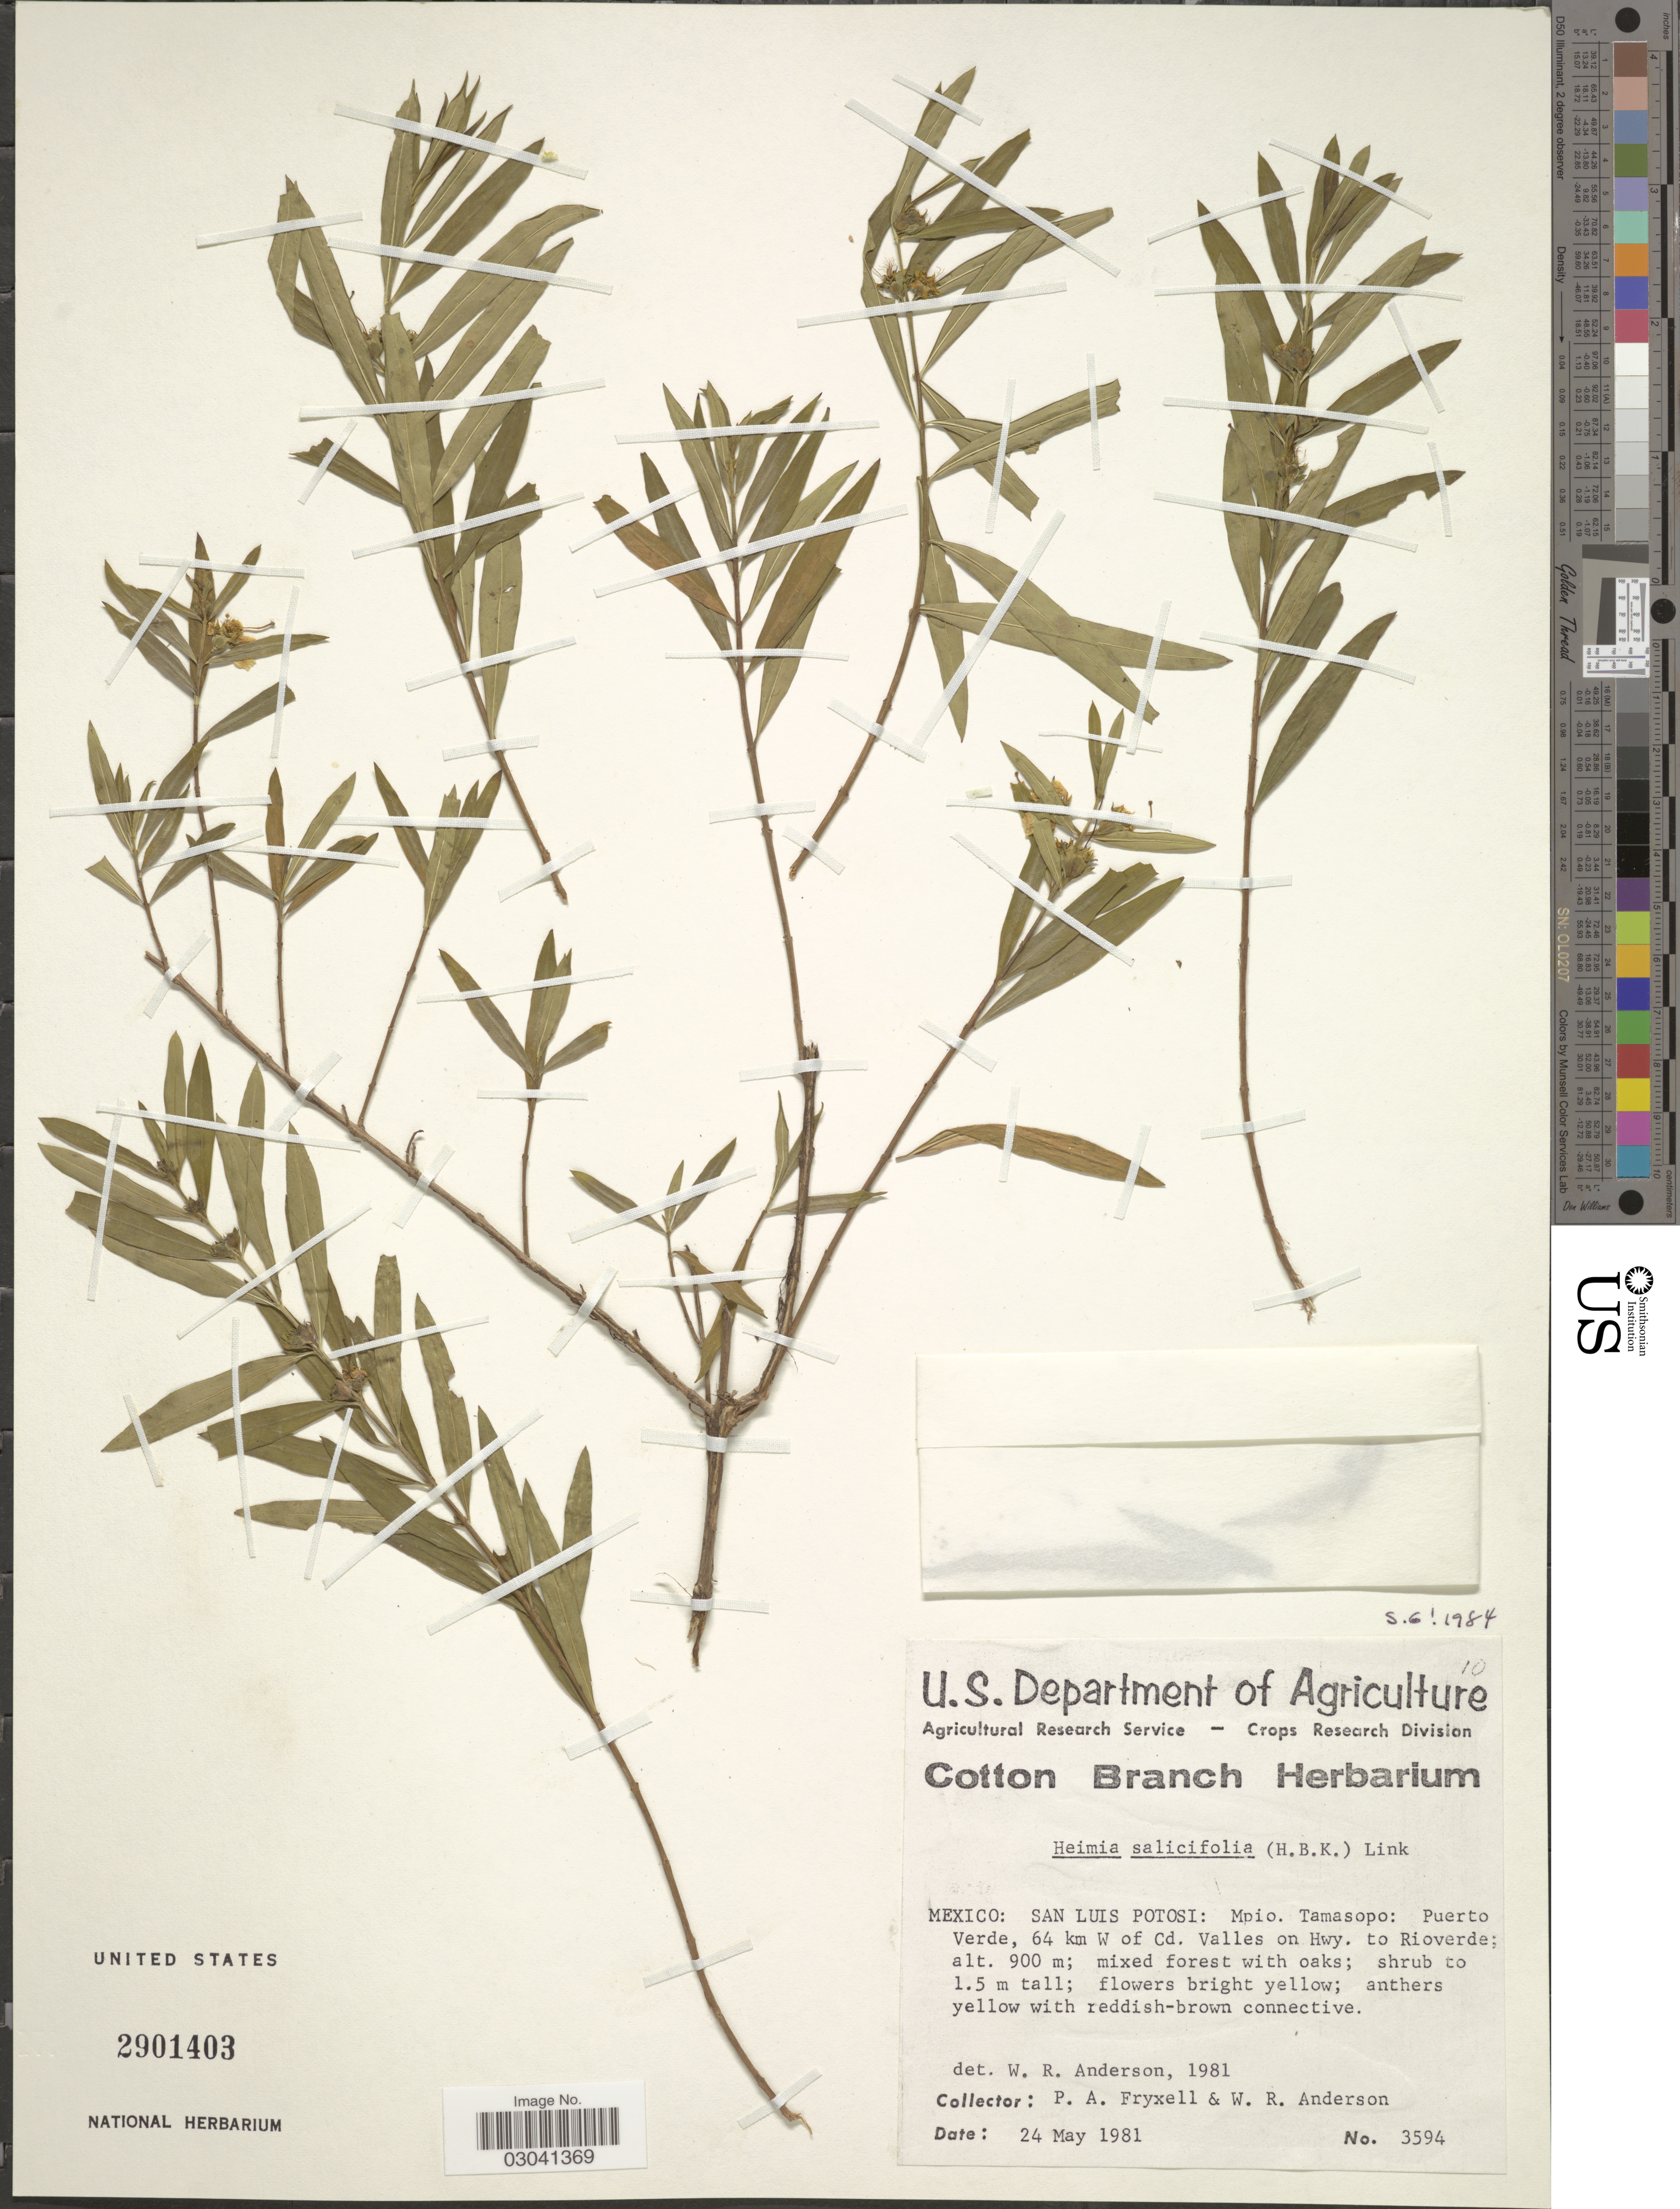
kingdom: Plantae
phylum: Tracheophyta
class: Magnoliopsida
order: Myrtales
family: Lythraceae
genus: Heimia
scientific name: Heimia salicifolia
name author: Link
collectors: P. A. Fryxell & W. Anderson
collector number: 3594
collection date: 1981-05-24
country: Mexico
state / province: San Luis Potosí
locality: Mpio. Tamasopo: Puerto Verde, 64 km W of Cd. Valles on Hwy. to Rioverde.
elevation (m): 900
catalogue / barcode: US 2901403